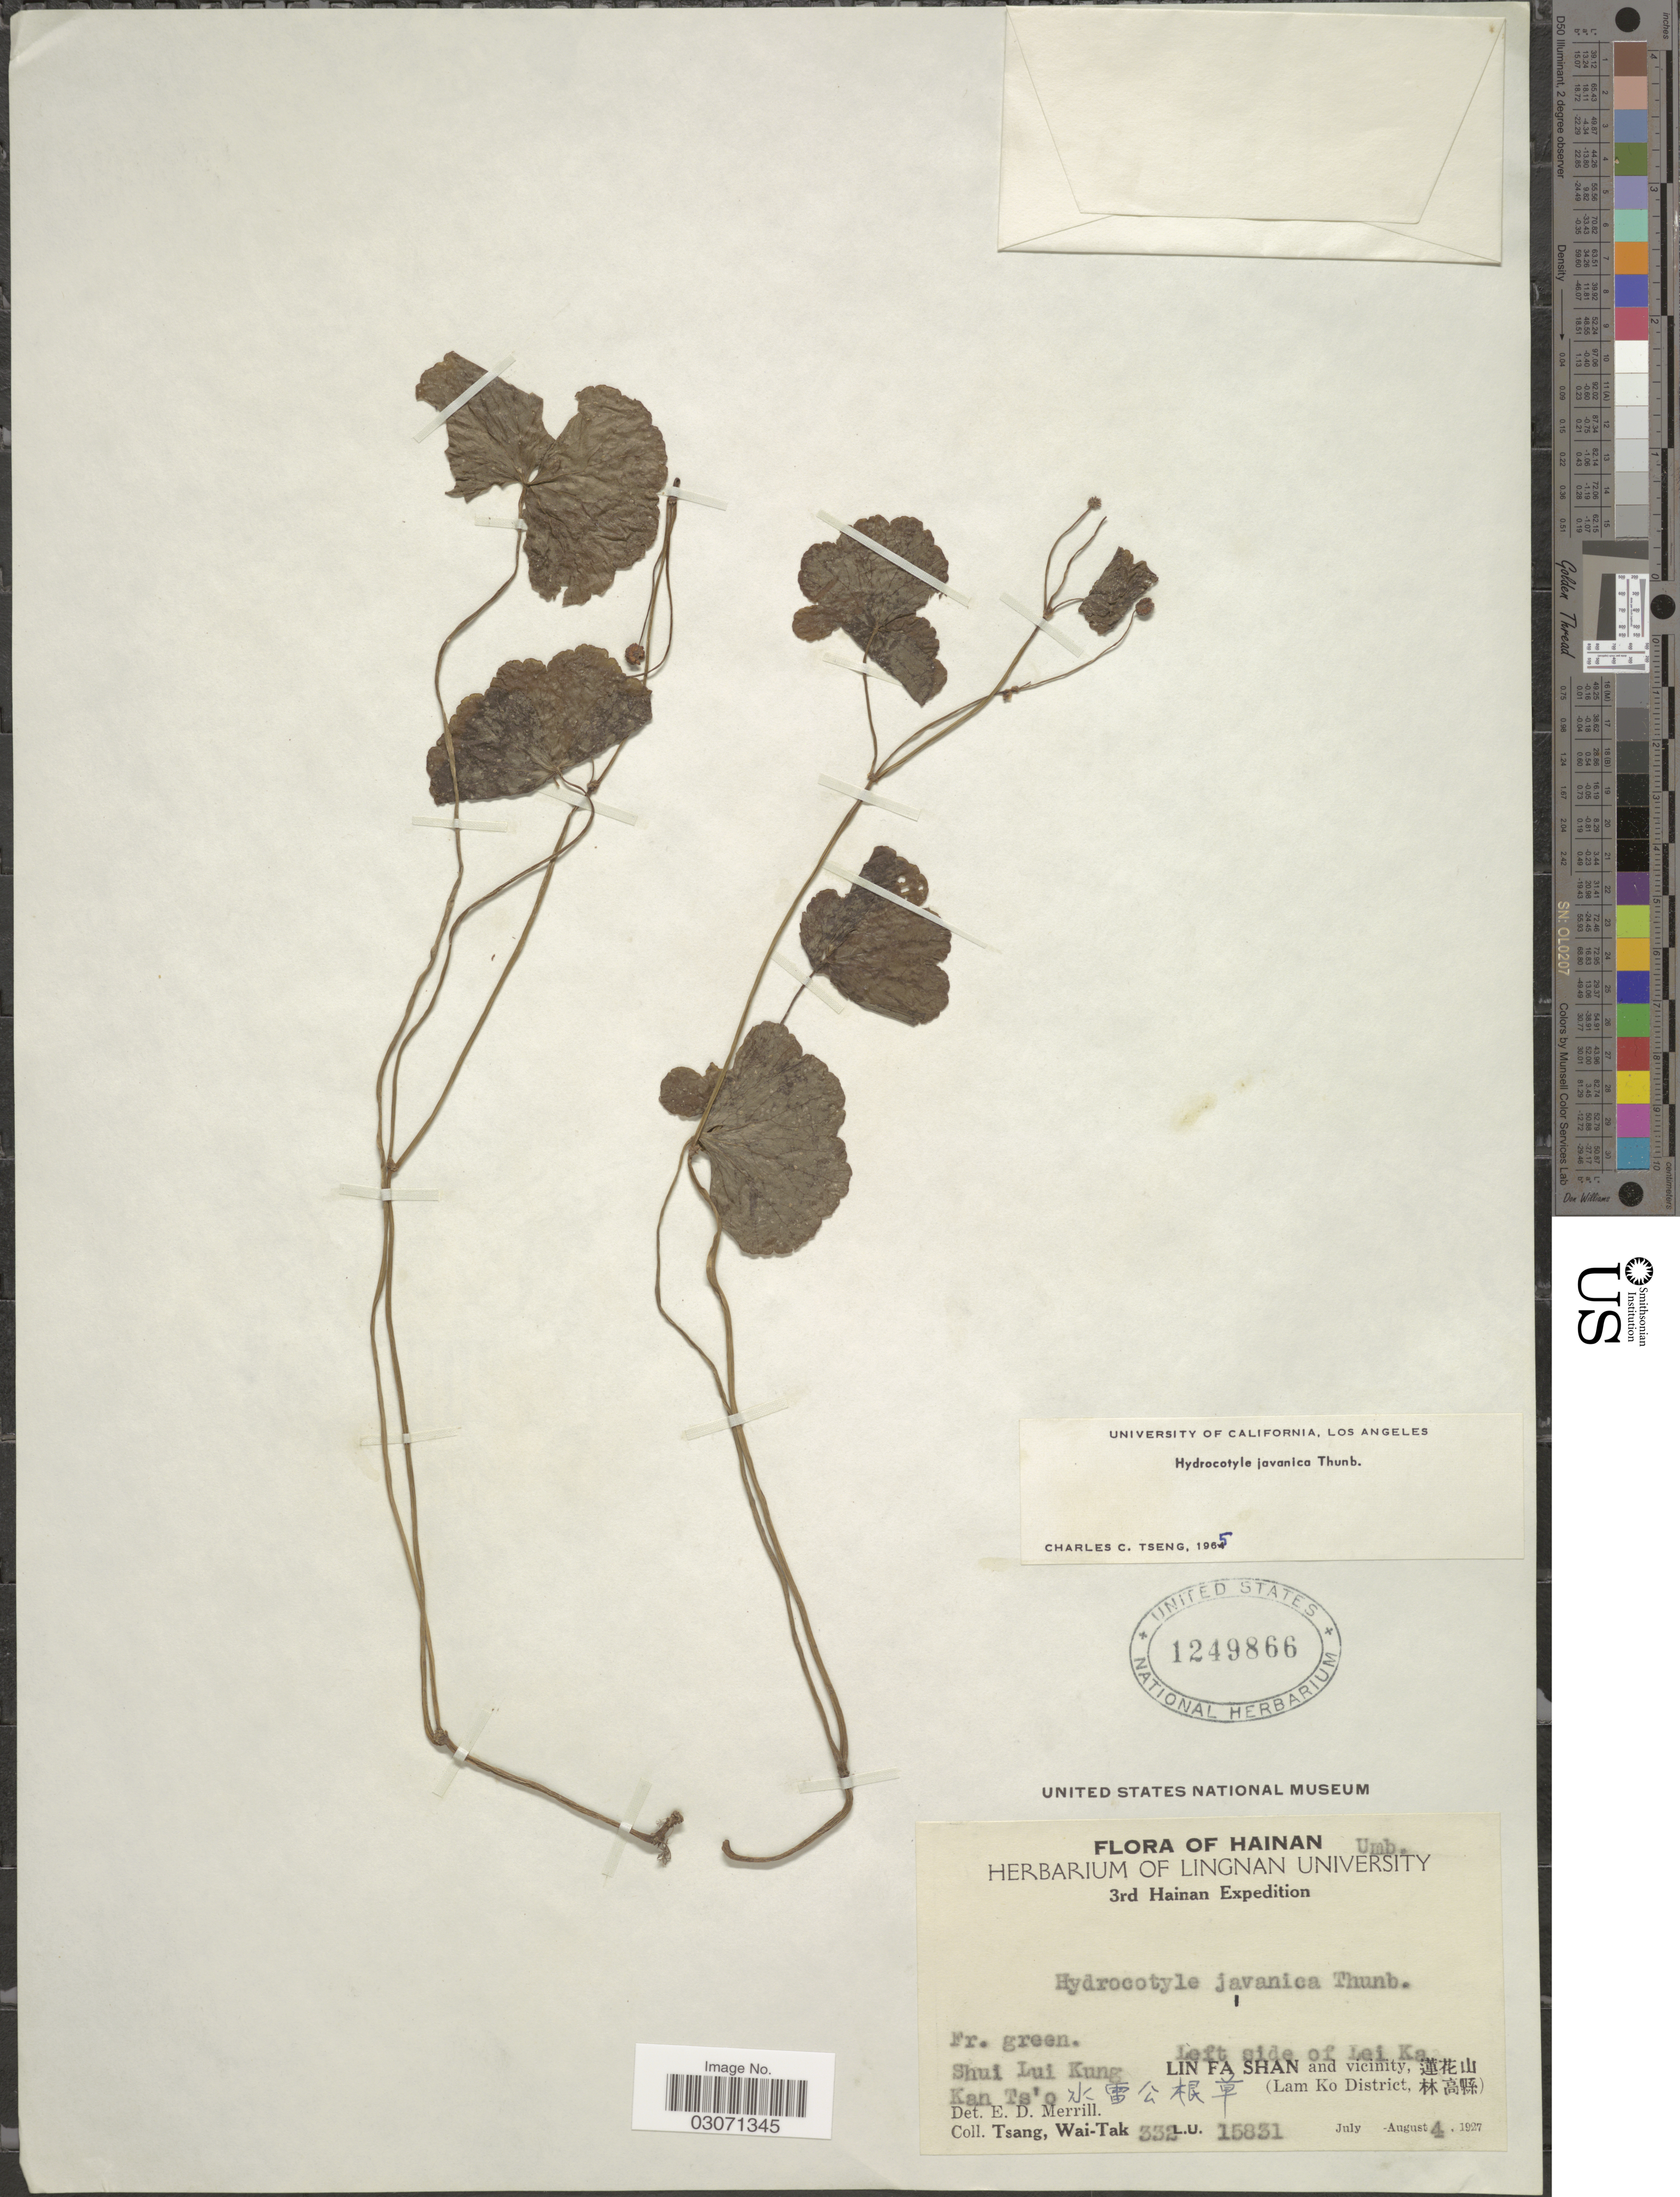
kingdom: Plantae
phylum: Tracheophyta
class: Magnoliopsida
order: Apiales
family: Araliaceae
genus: Hydrocotyle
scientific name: Hydrocotyle javanica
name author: Thunb.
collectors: W. T. Tsang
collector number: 332L.U.15831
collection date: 1927-08-04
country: China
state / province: Hainan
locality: Shui Lui Kung, Kan Ts'o. Left side of Lei Ka, Lin Fa Shan and vicinity (Lam Ko District).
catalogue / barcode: US 1249866